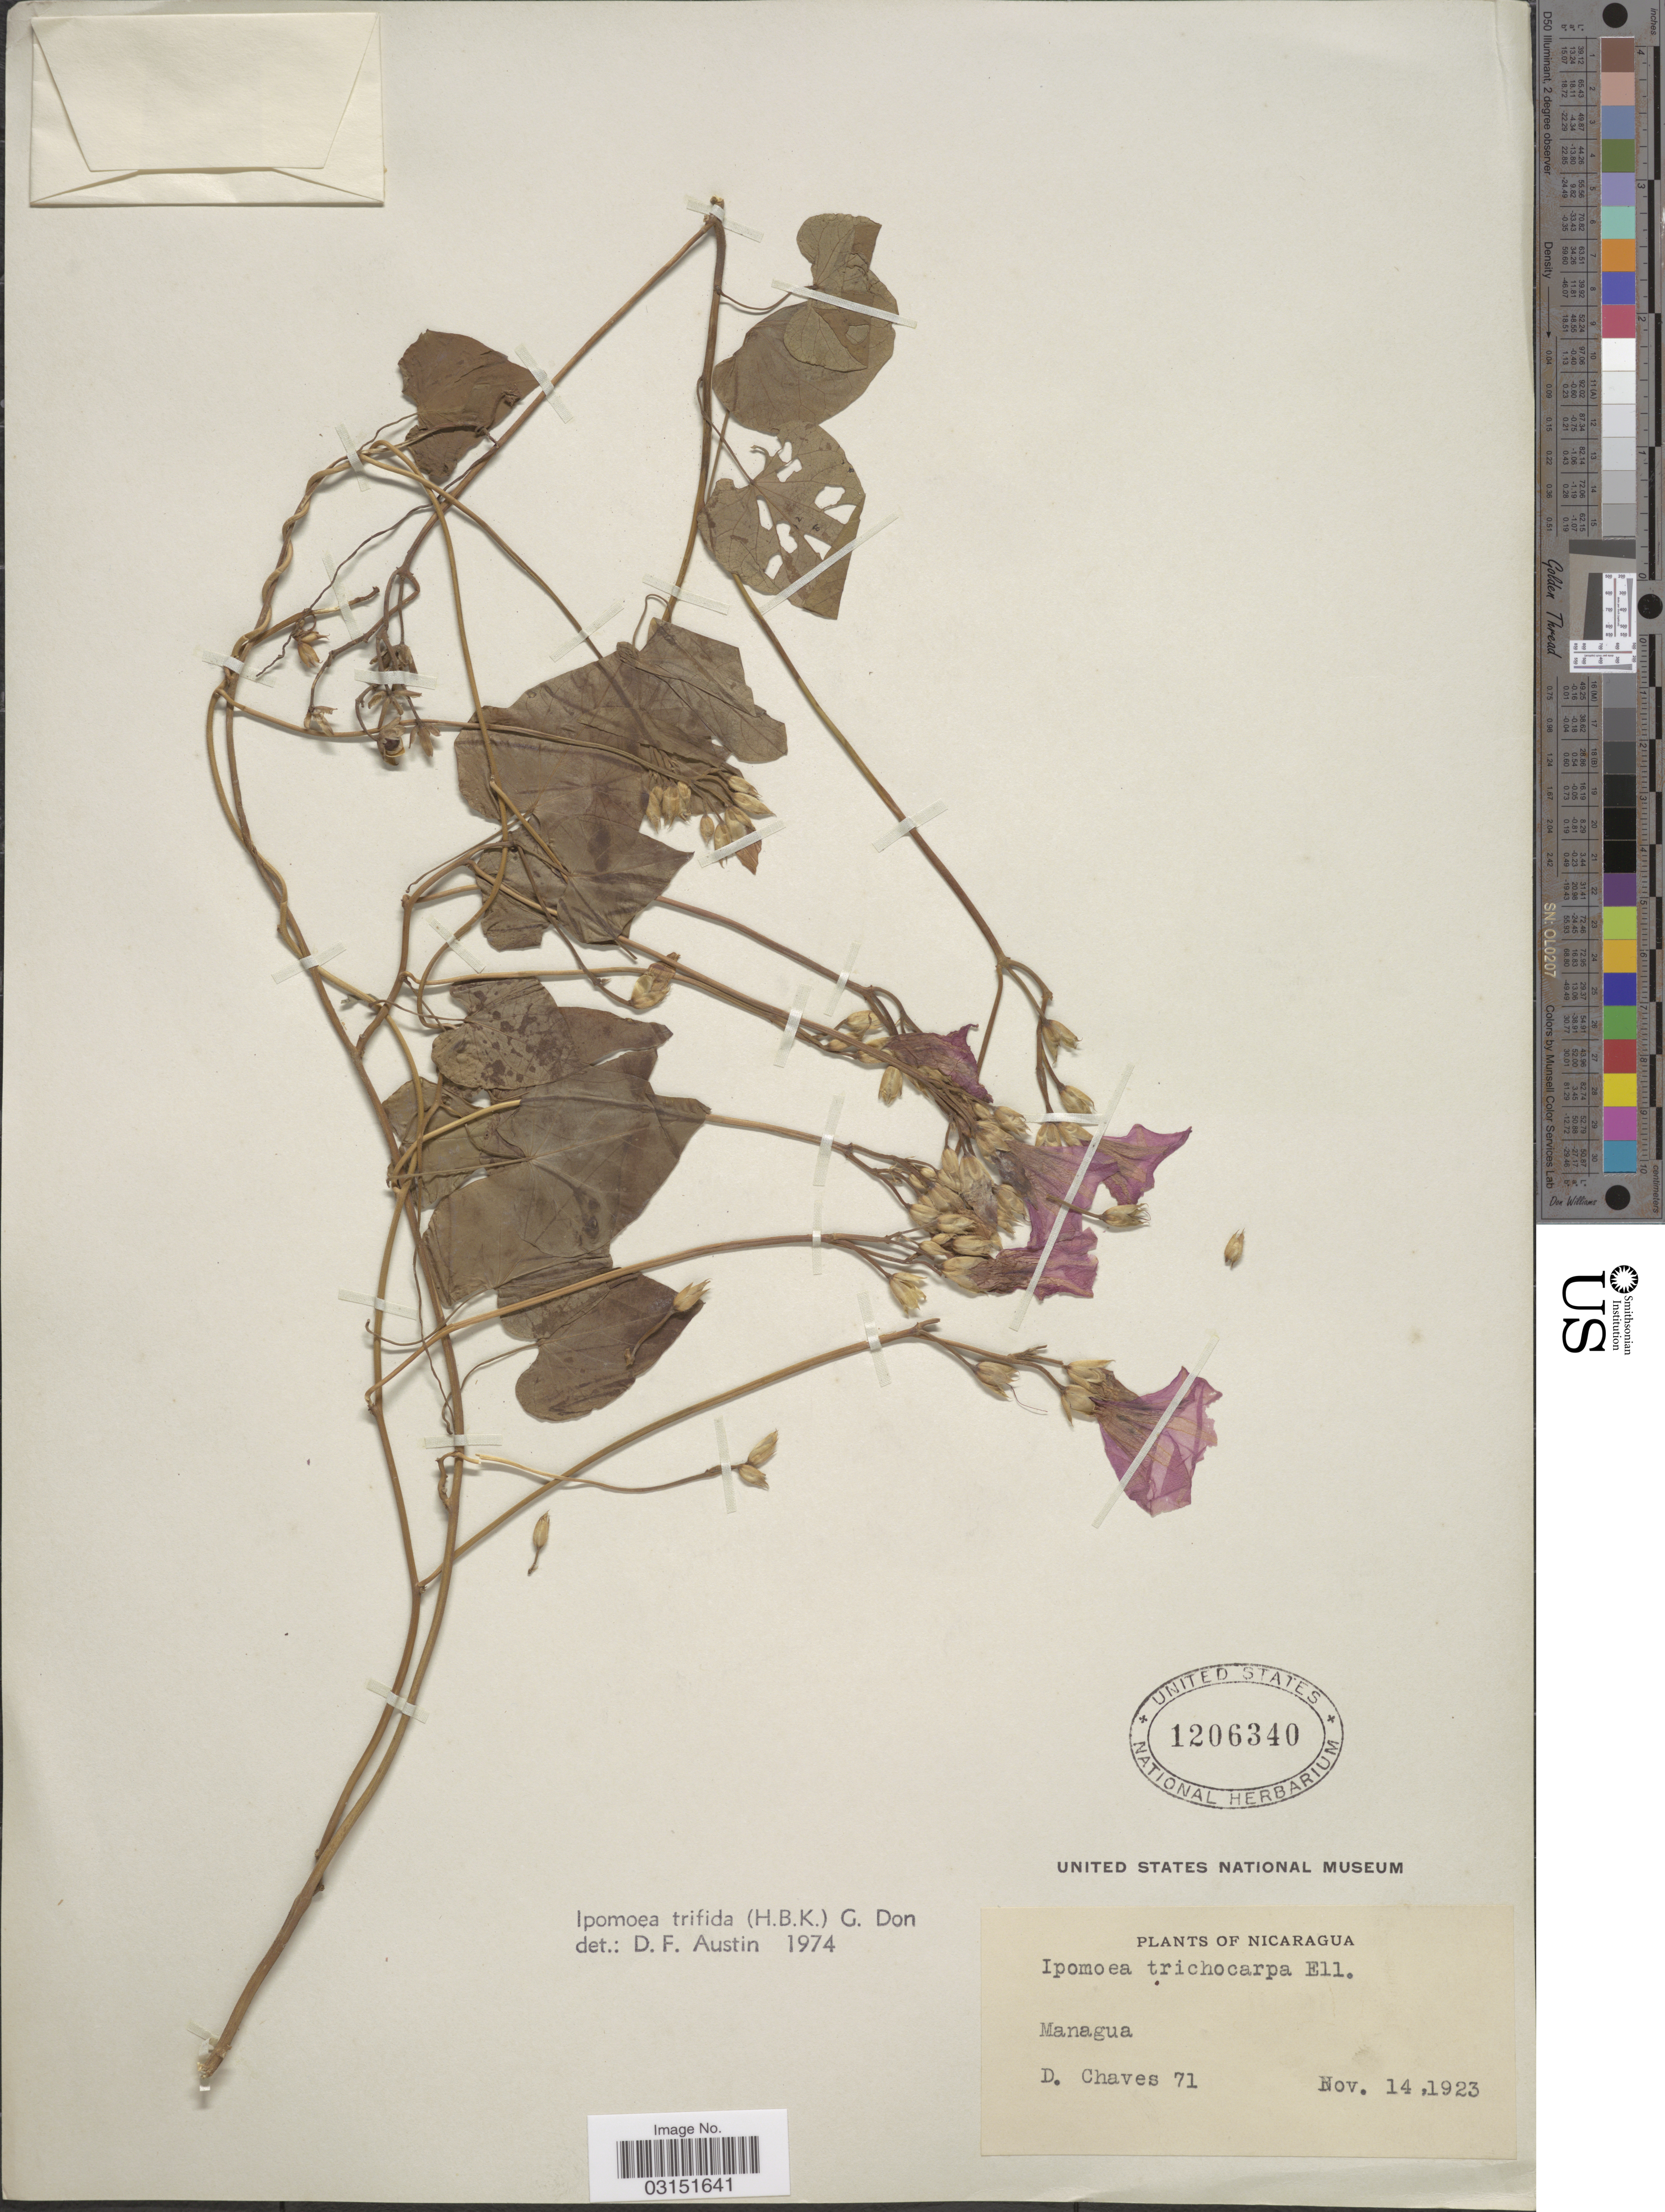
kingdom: Plantae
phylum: Tracheophyta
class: Magnoliopsida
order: Solanales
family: Convolvulaceae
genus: Ipomoea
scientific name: Ipomoea trifida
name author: (Kunth) G. Don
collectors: D. Chaves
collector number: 71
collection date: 1923-11-14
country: Nicaragua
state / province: Managua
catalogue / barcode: US 1206340